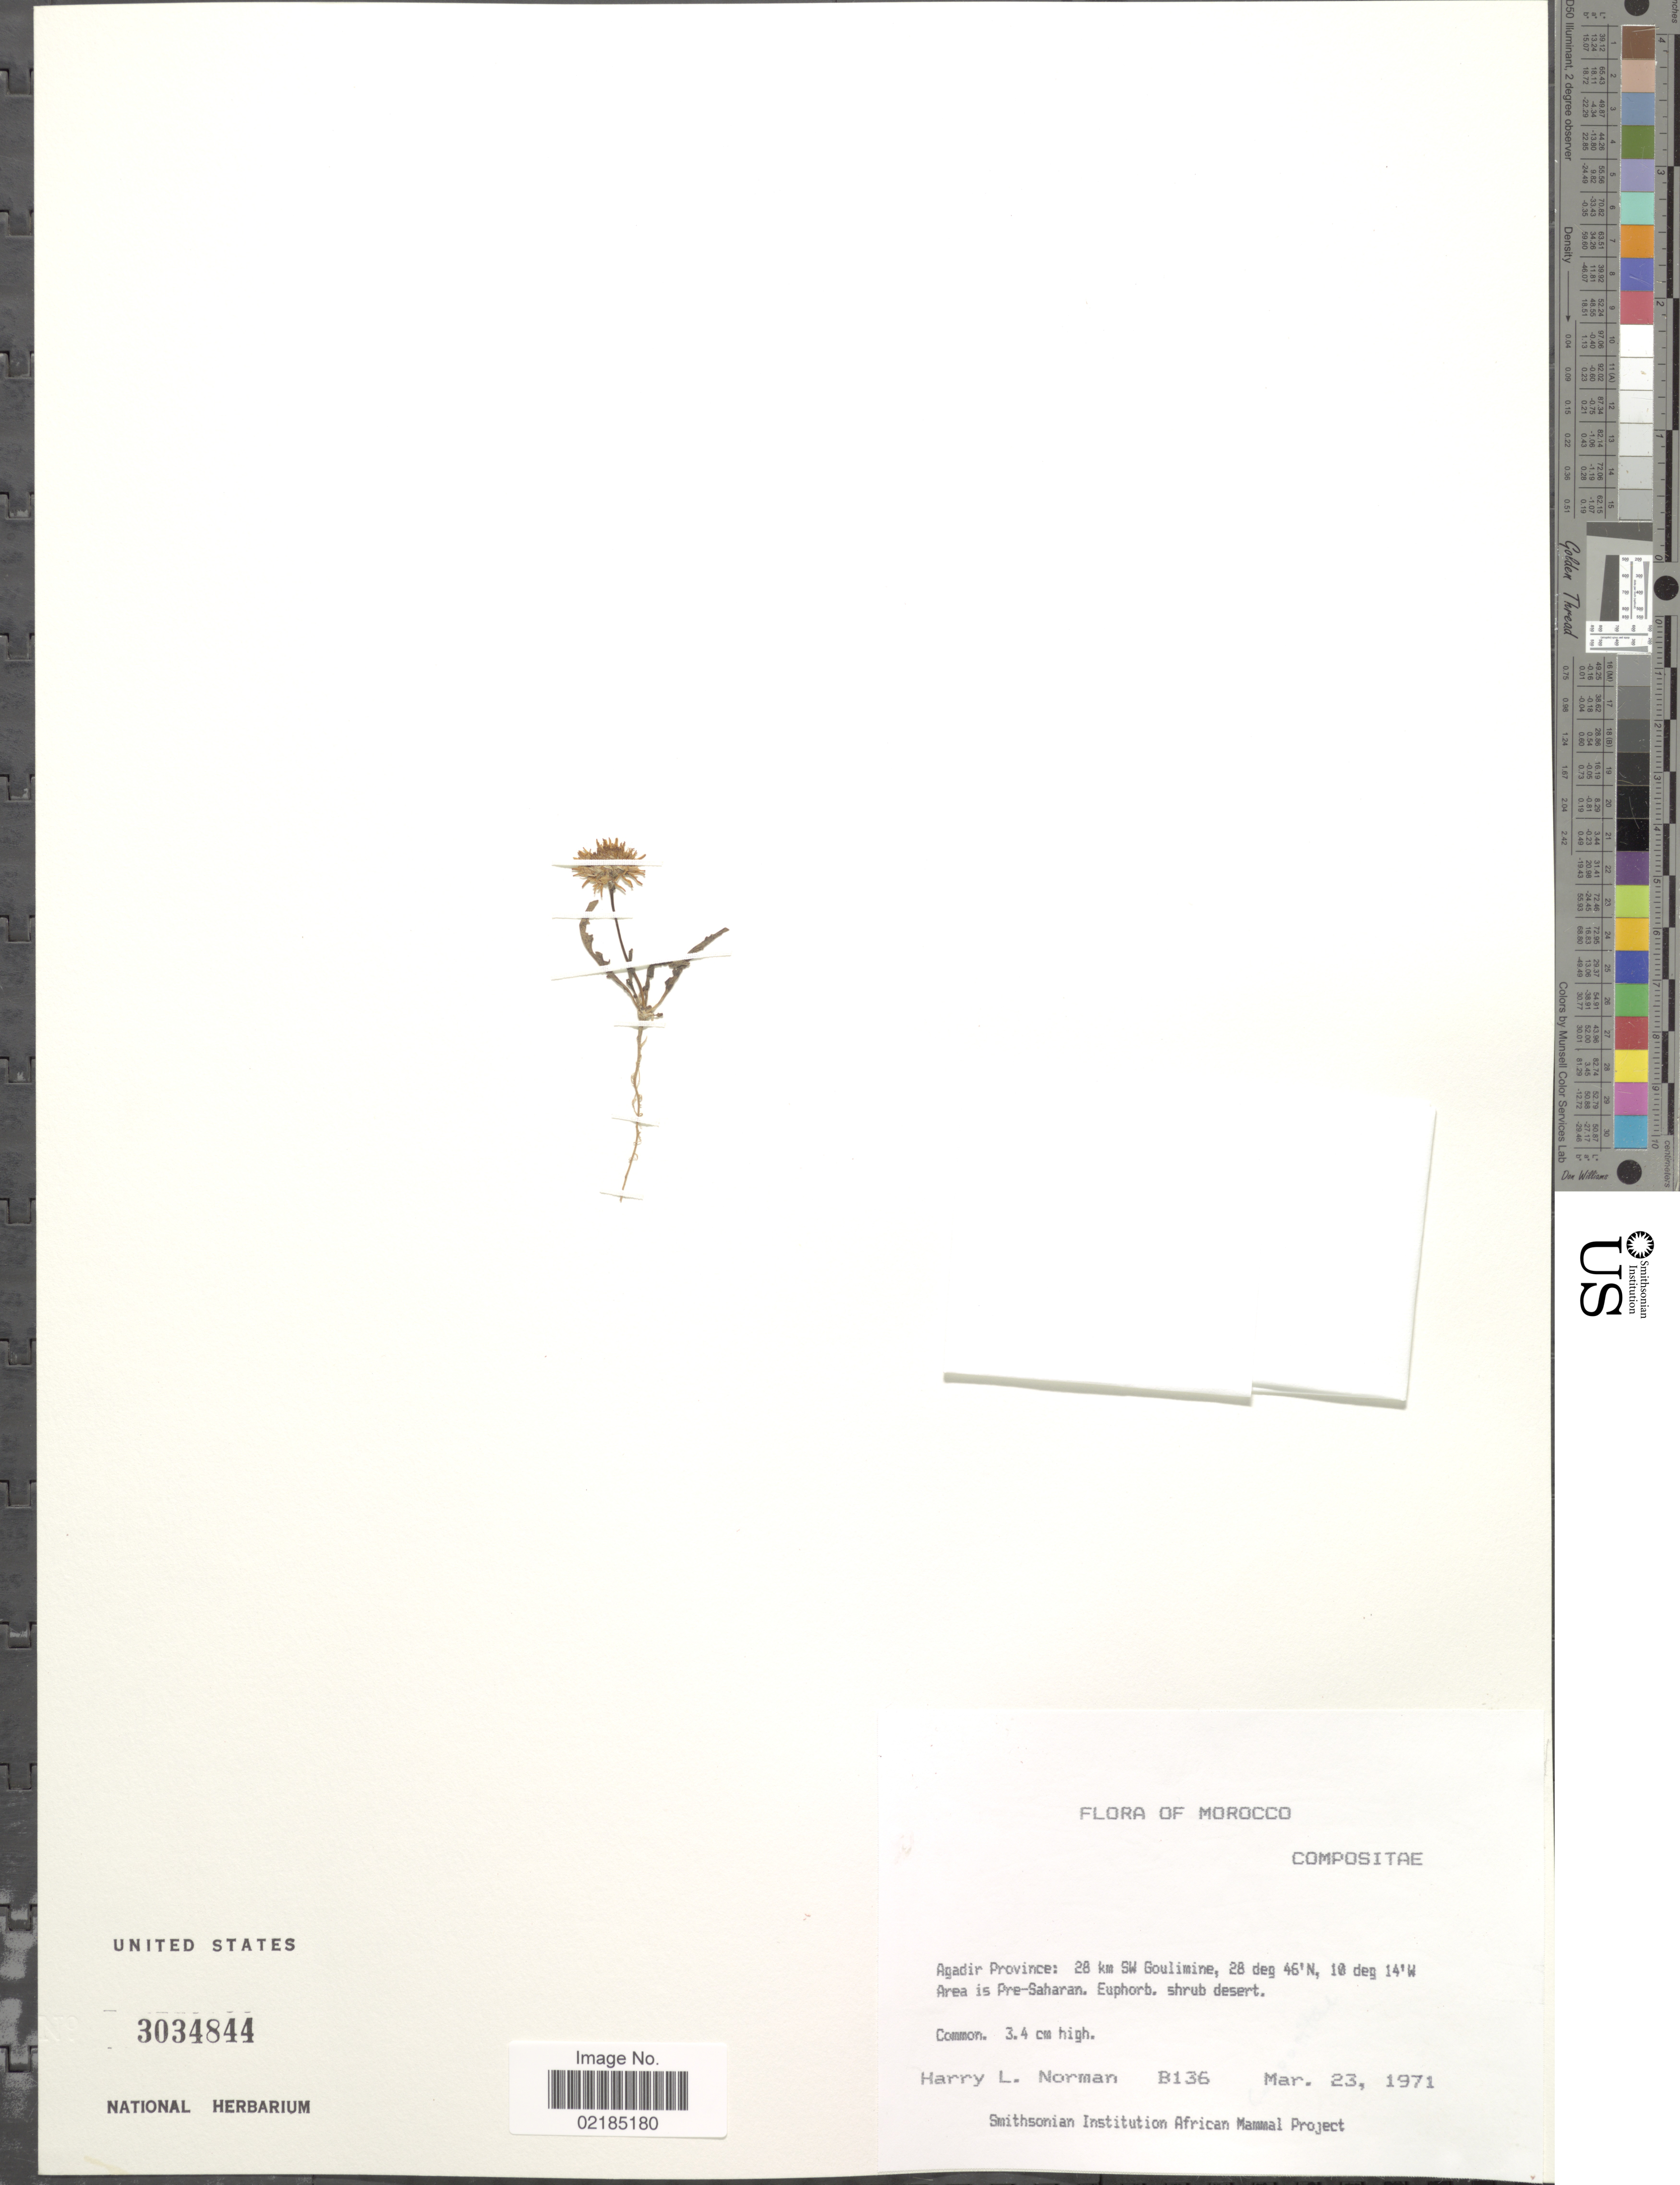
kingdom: Plantae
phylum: Tracheophyta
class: Magnoliopsida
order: Asterales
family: Asteraceae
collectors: Norman, H.L.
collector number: B136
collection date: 1971-03-23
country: Morocco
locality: Agadir Province: 28 km SW Goulimine, Area is Pre-Saharan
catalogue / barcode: US 3034844